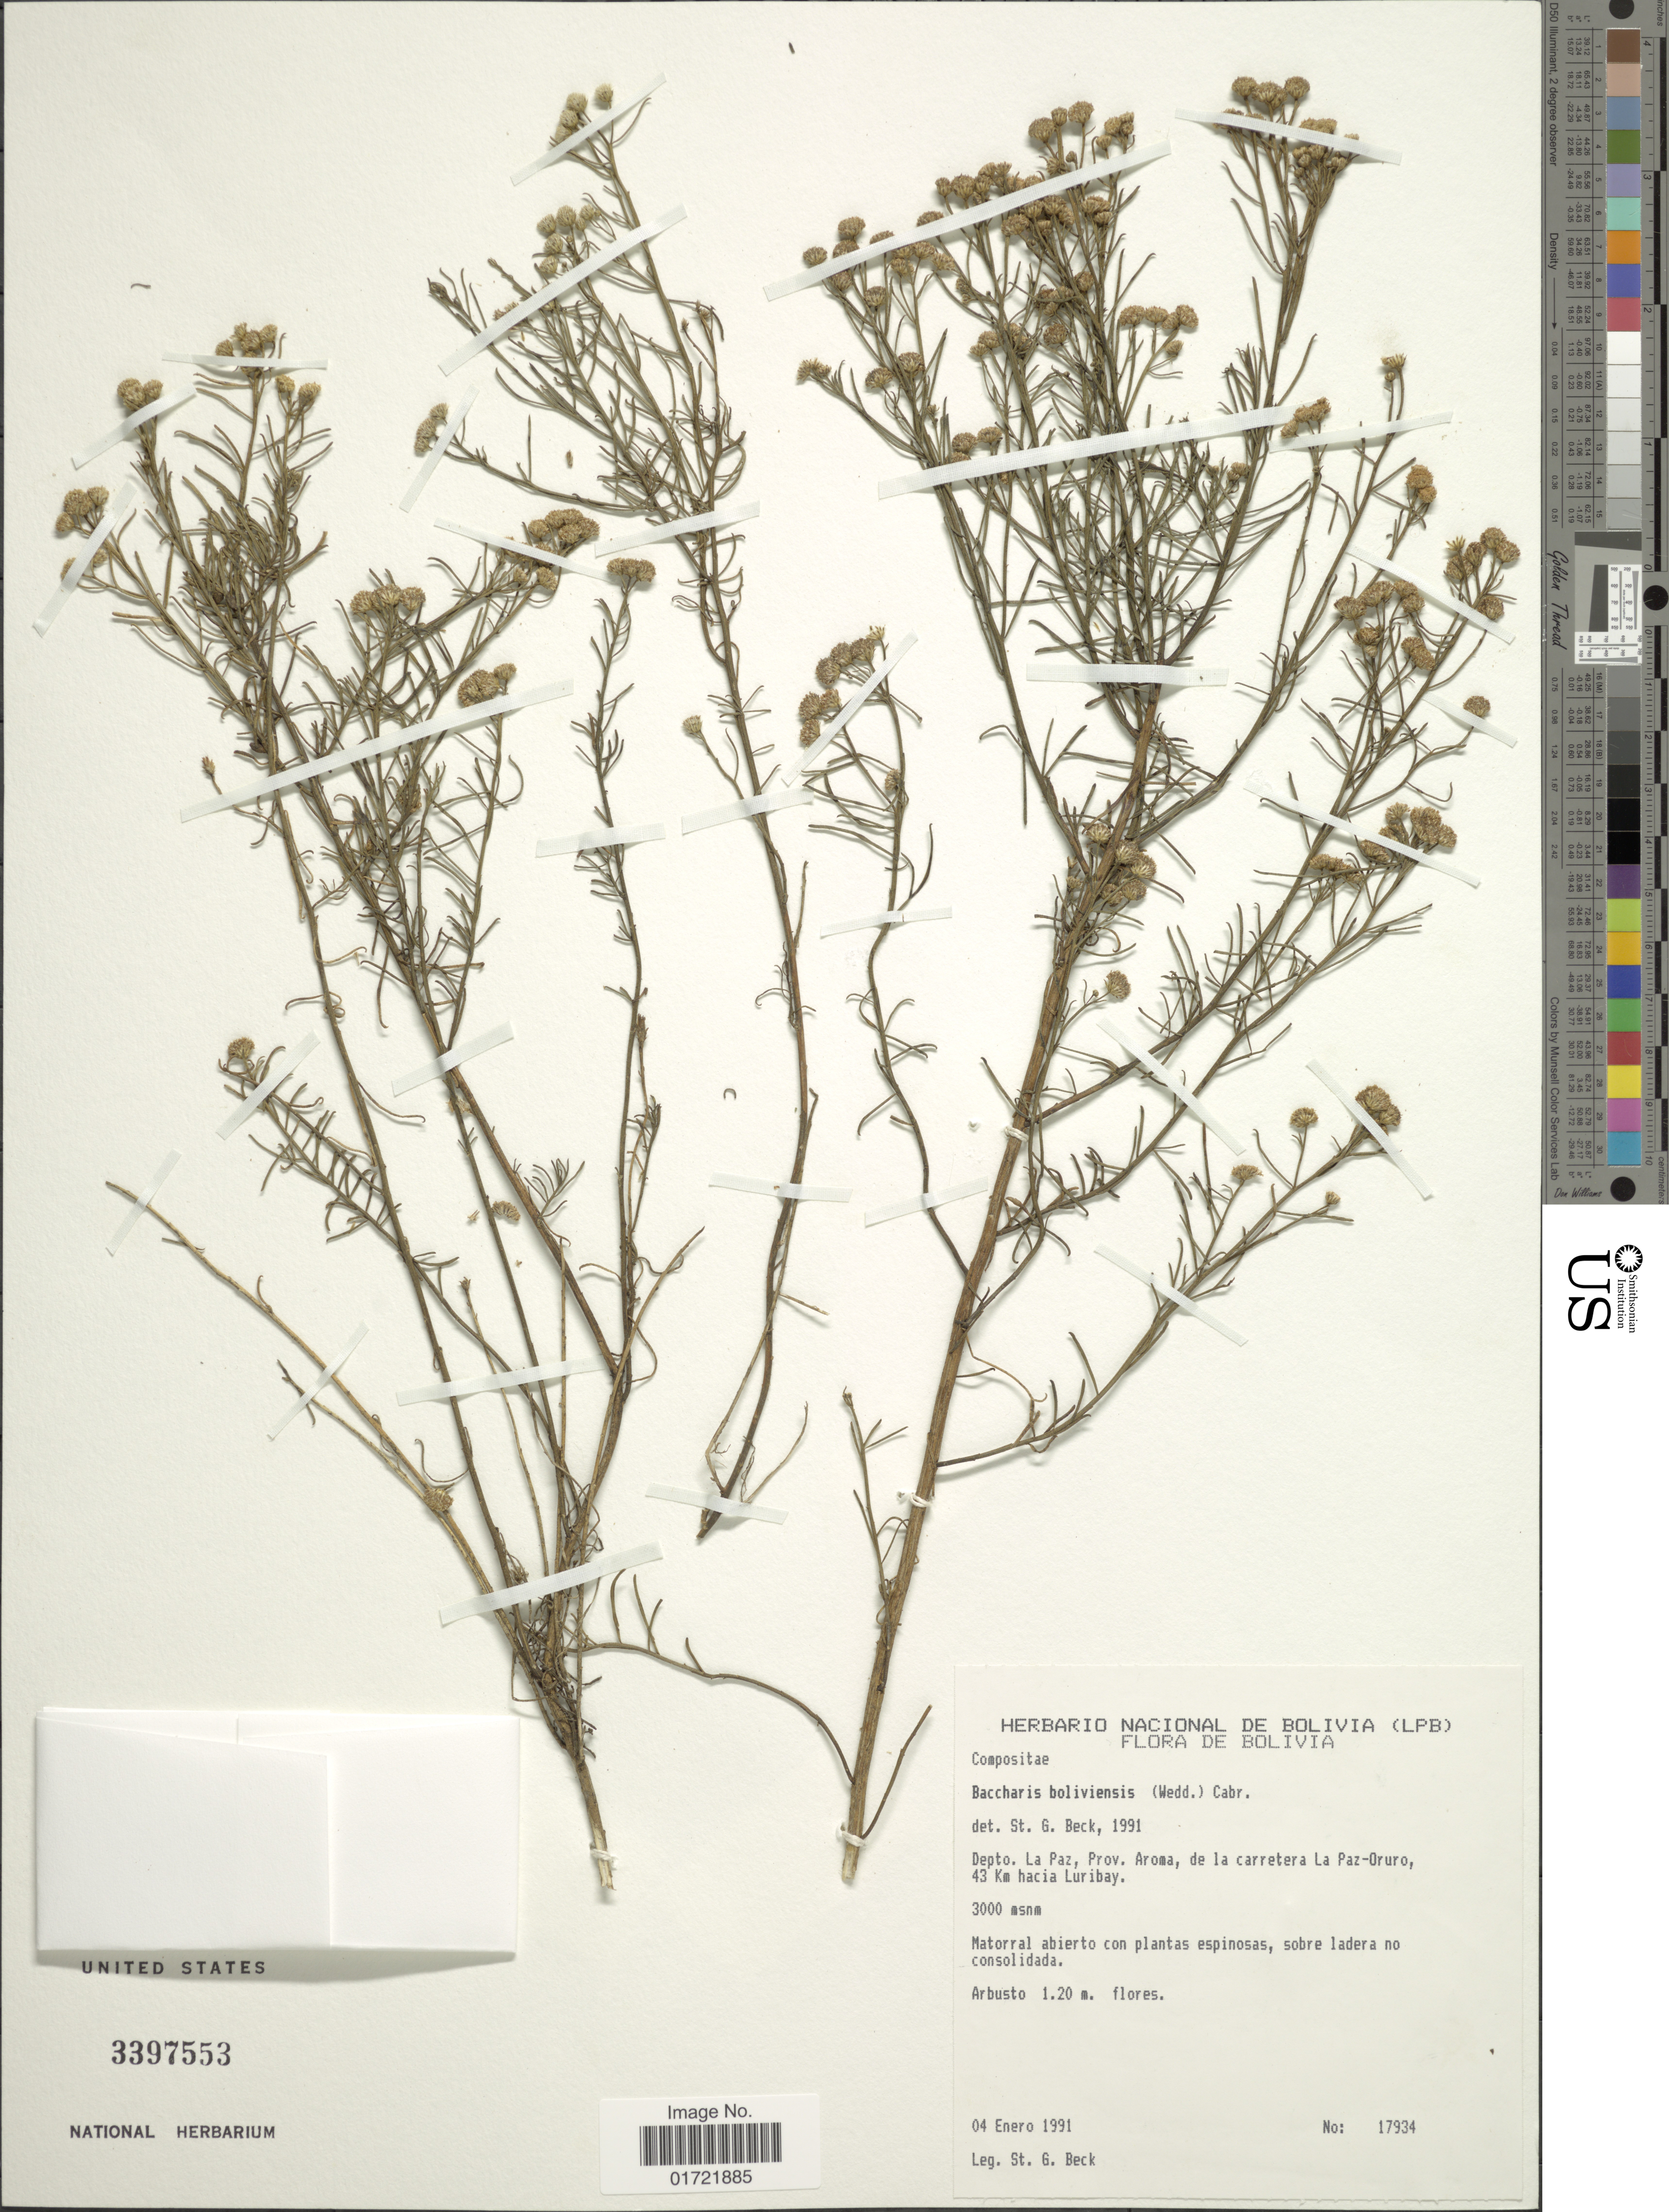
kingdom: Plantae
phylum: Tracheophyta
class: Magnoliopsida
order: Asterales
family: Asteraceae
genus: Baccharis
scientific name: Baccharis bolivensis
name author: (Wedd.) Cabrera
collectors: S. G. Beck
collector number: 17934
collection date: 1991-01-04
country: Bolivia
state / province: La Paz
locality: Prov. Aroma, de la carretera La Paz-Oruro, 43 Km hacia Luribay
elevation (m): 3000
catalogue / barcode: US 3397553